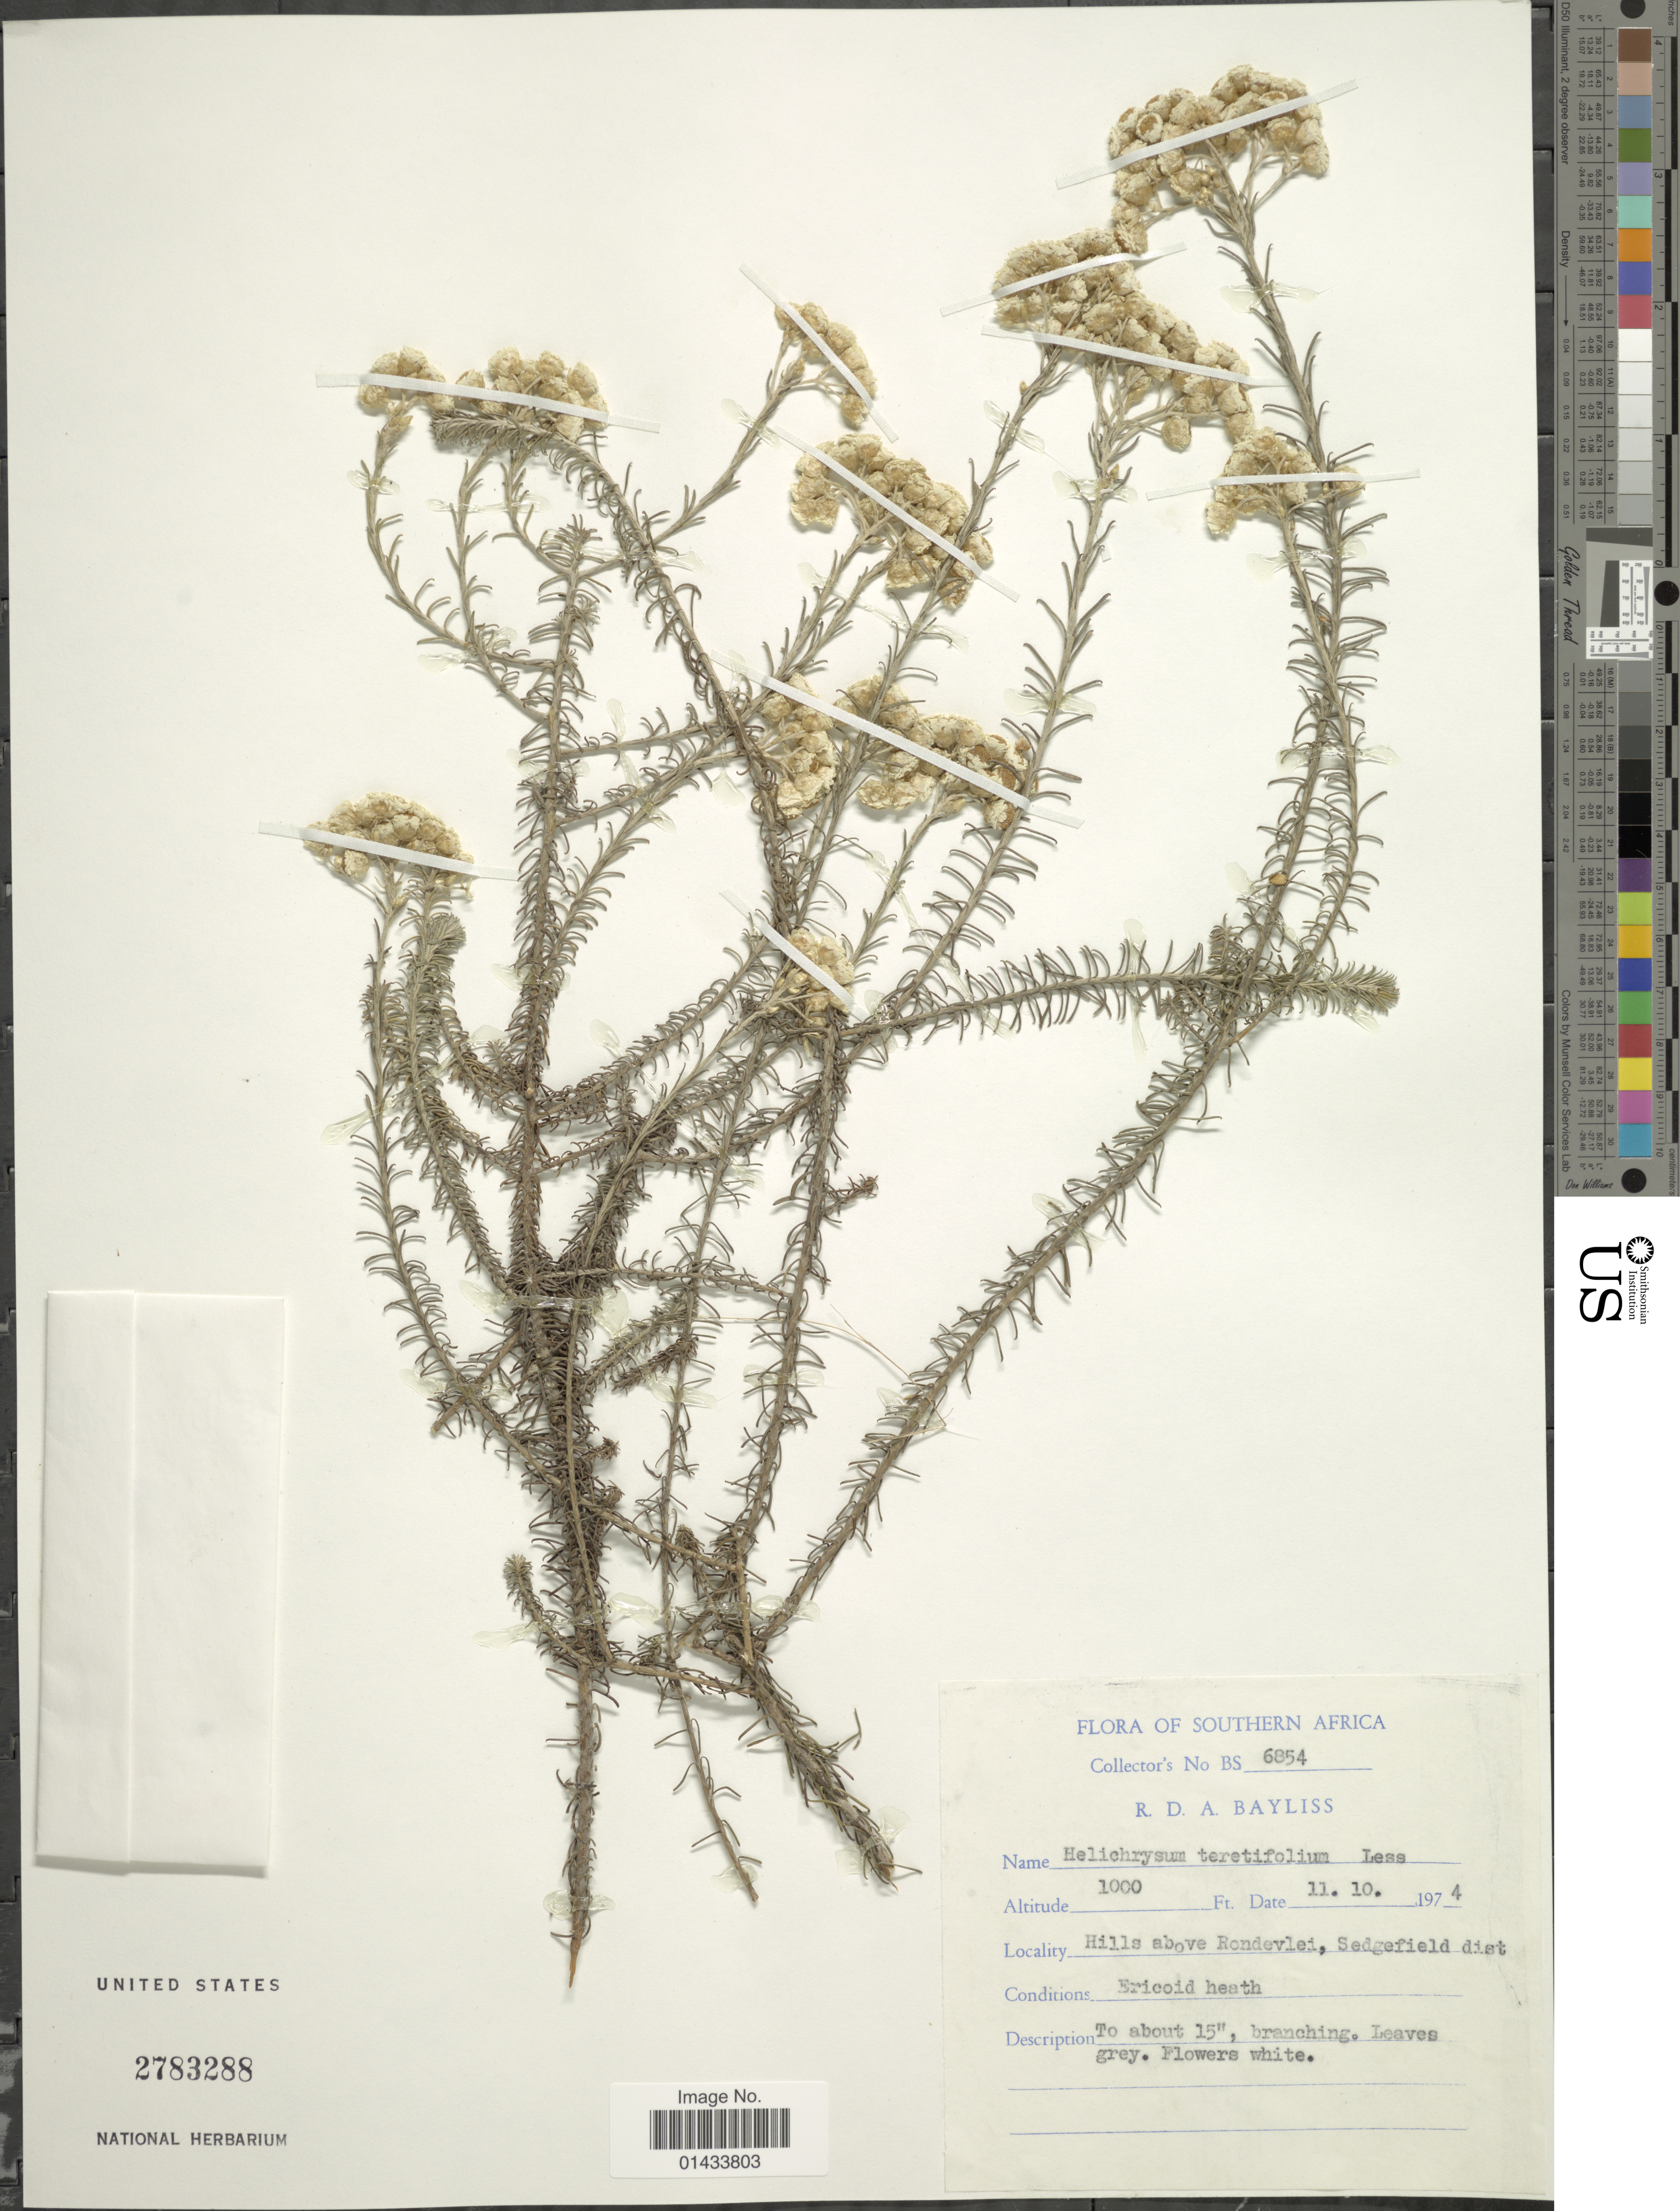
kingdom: Plantae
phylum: Tracheophyta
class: Magnoliopsida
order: Asterales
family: Asteraceae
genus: Helichrysum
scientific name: Helichrysum teretifolium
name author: Sweet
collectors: R. Bayliss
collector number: BS 6854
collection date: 1974-10-11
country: South Africa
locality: Southern Africa, Hills above Rondevlei, Sedgefield dist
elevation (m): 305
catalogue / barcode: US 2783288